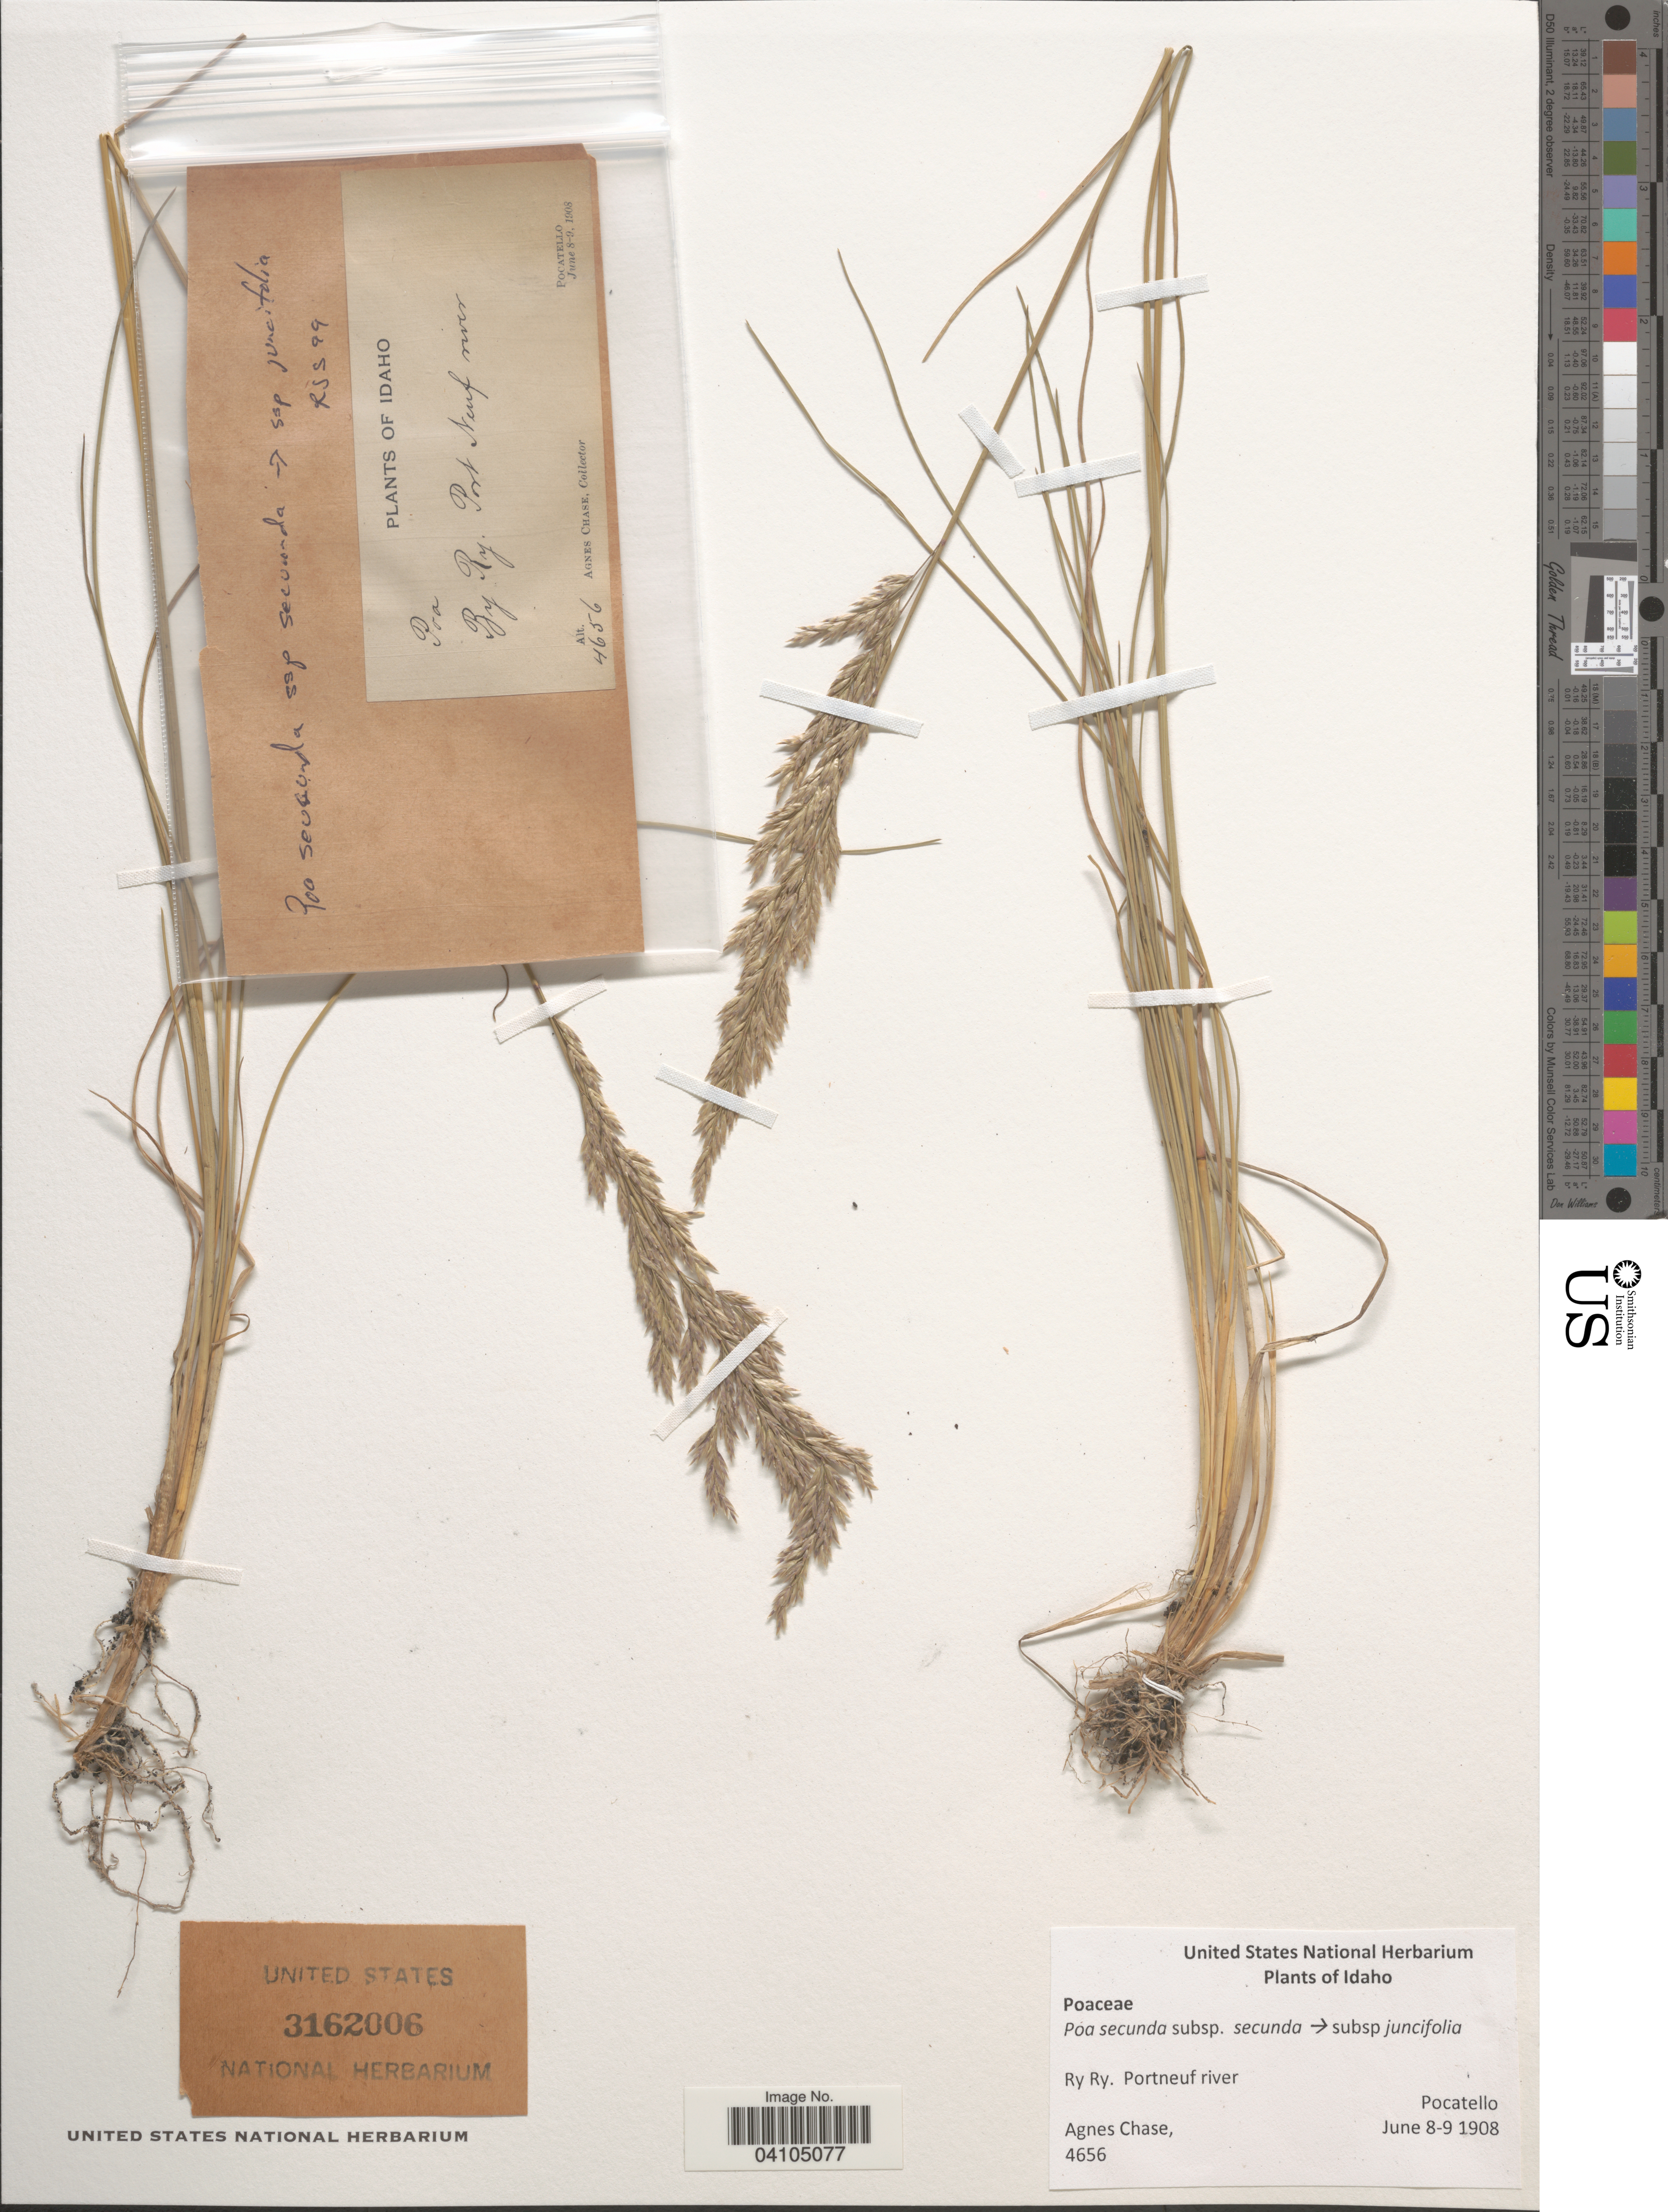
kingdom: Plantae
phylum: Tracheophyta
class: Liliopsida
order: Poales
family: Poaceae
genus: Poa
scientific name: Poa secunda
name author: J. Presl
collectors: A. Chase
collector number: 4656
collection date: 1908-06-08/1908-06-09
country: United States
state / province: Idaho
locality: Ry Ry. Portneuf river. Pocatello.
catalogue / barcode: US 3162006